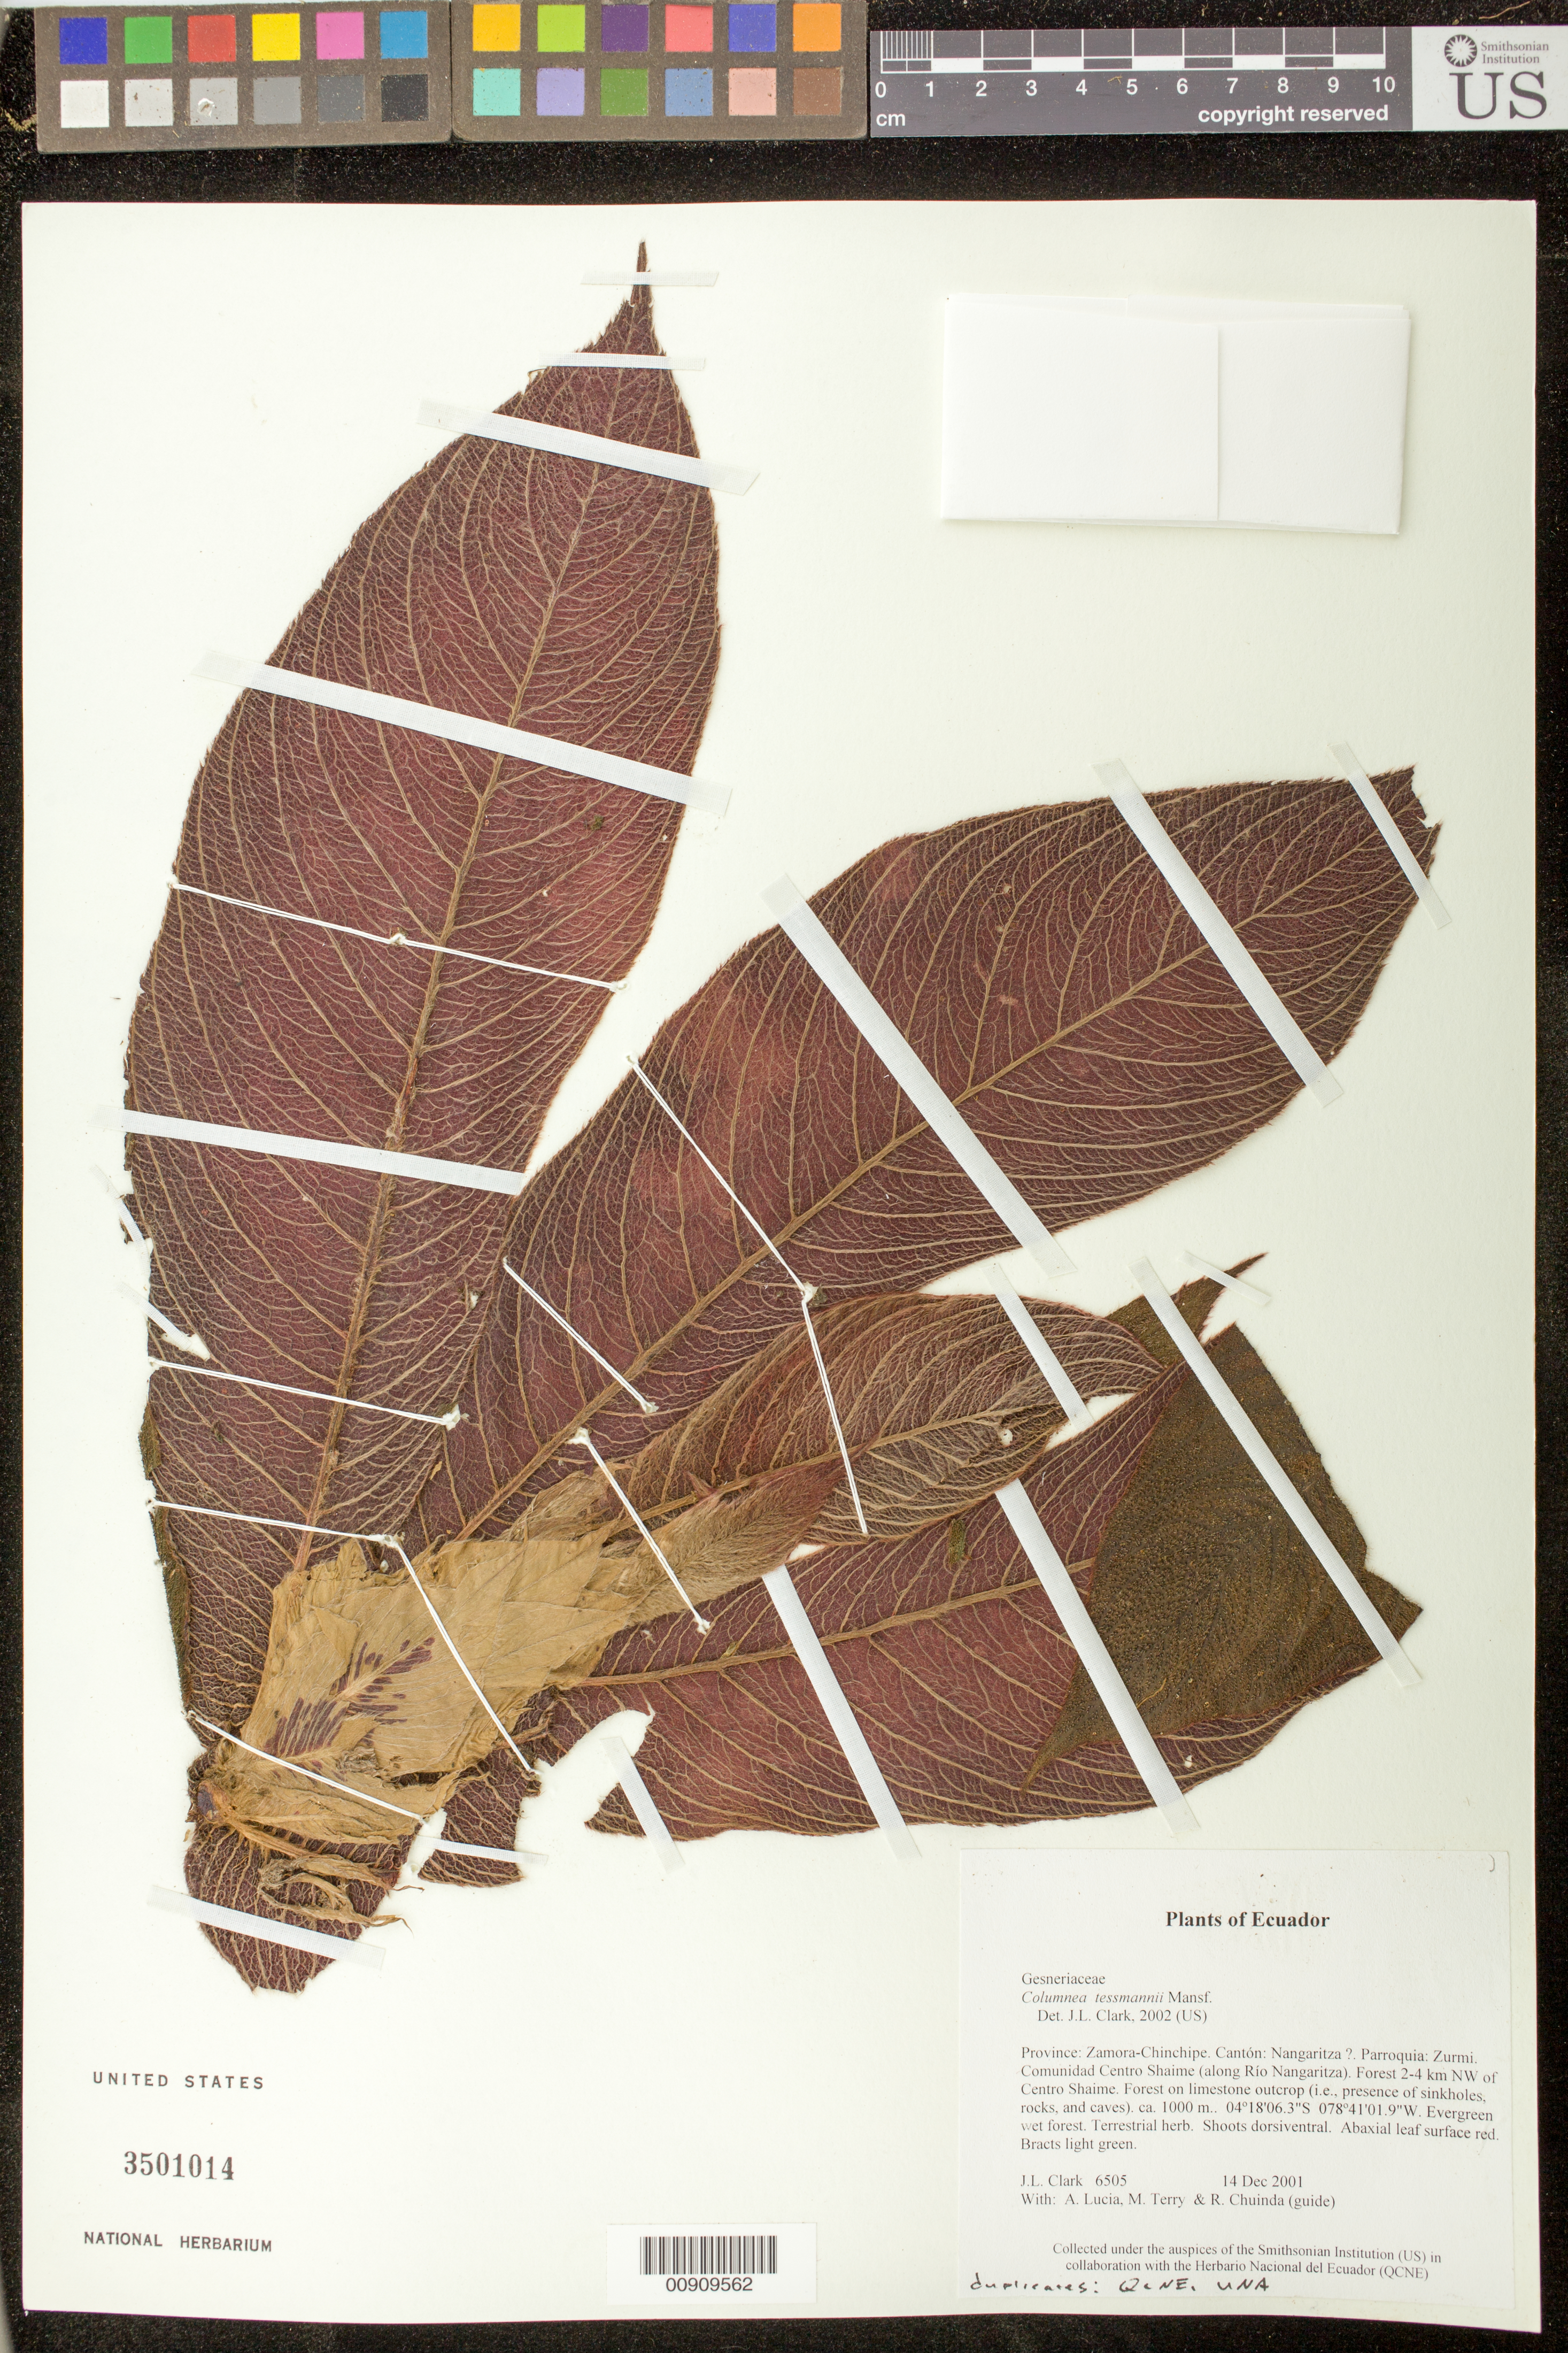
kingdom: Plantae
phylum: Tracheophyta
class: Magnoliopsida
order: Lamiales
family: Gesneriaceae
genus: Columnea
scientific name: Columnea tessmannii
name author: Mansf.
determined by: Clark, J. L., (SEL), The Marie Selby Botanical Garden (UNITED STATES)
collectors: J. L. Clark, A. Lucia, M. Terry & R. Chuinda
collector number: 6505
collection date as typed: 14 Dec 2001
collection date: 2001-12-14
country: Ecuador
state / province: Zamora-Chinchipe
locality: Nangaritza. Parroquia: Zurmi. Comunidad Centro Shaime (along Río Nangaritza). Forest 2-4 km NW of Centro Shaime. Forest on limestone outcrop (i.e., presence of sinkholes, rocks, and caves).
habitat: Evergreen wet forest.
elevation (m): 1000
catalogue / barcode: US 3501014